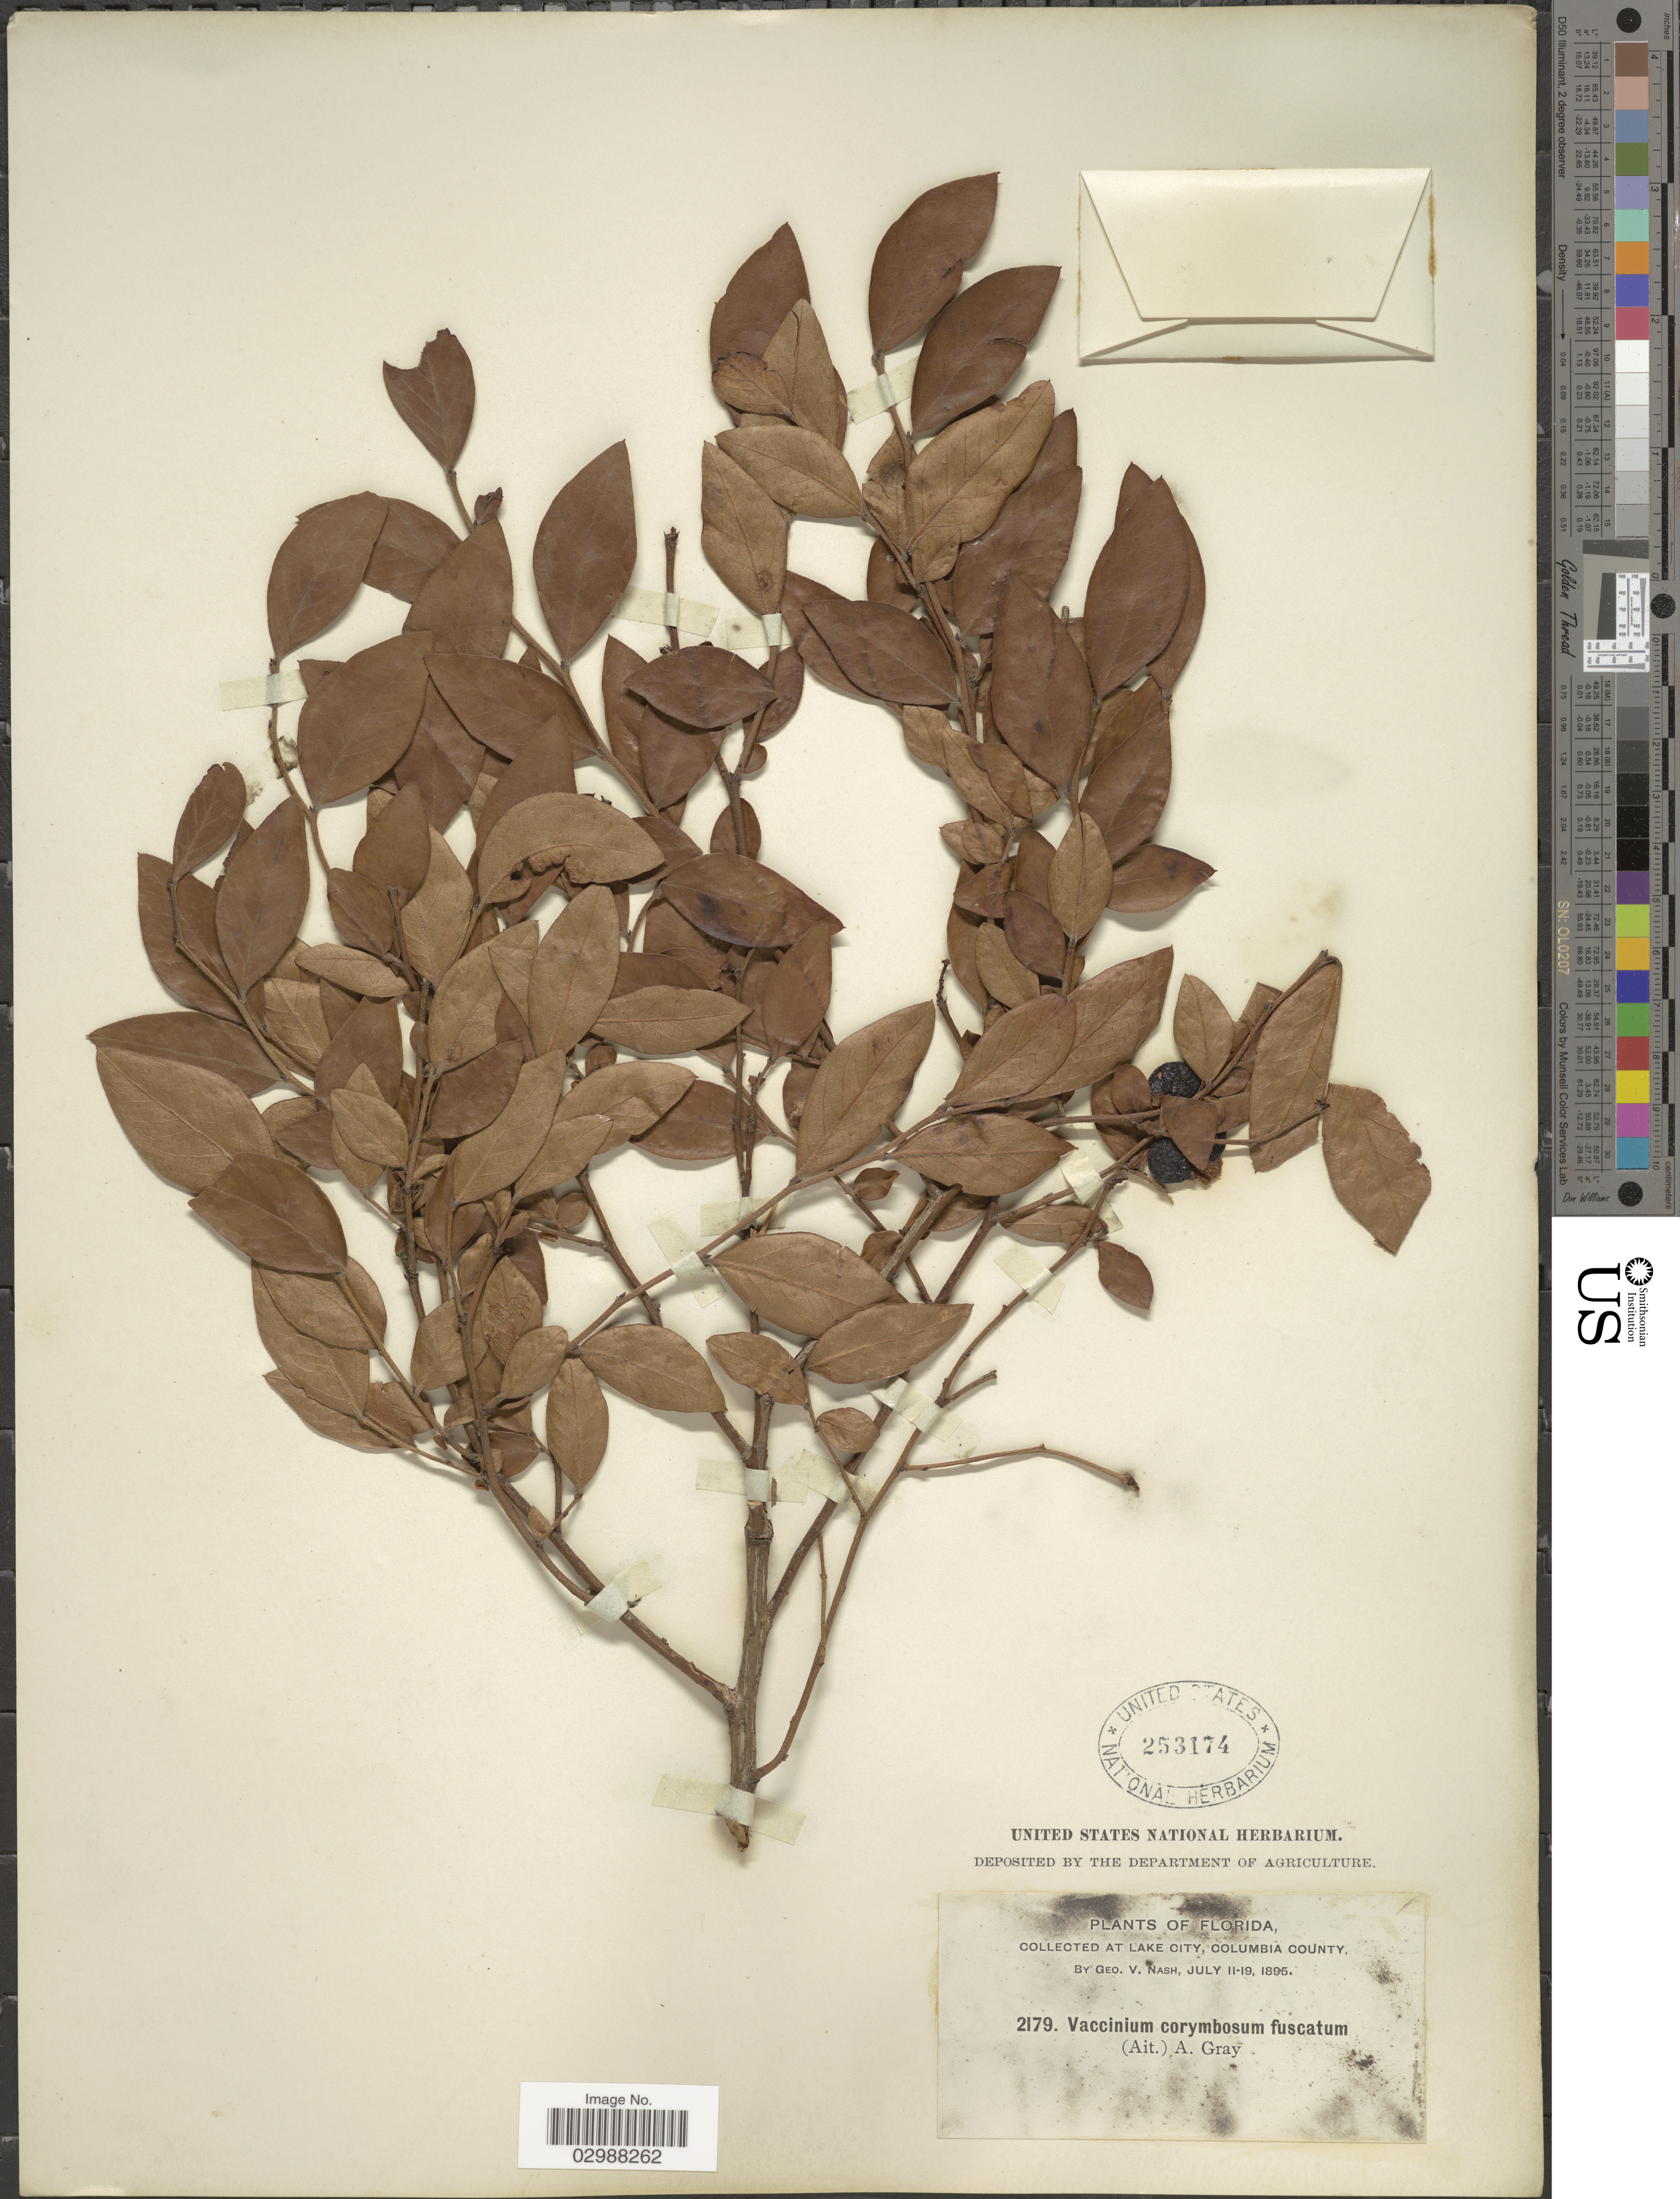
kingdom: Plantae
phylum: Tracheophyta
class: Magnoliopsida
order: Ericales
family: Ericaceae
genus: Vaccinium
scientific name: Vaccinium fuscatum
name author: Aiton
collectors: G. V. Nash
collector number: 2179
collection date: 1895-07-11/1895-07-19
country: United States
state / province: Florida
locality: Lake City, Columbia County.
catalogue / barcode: US 253174